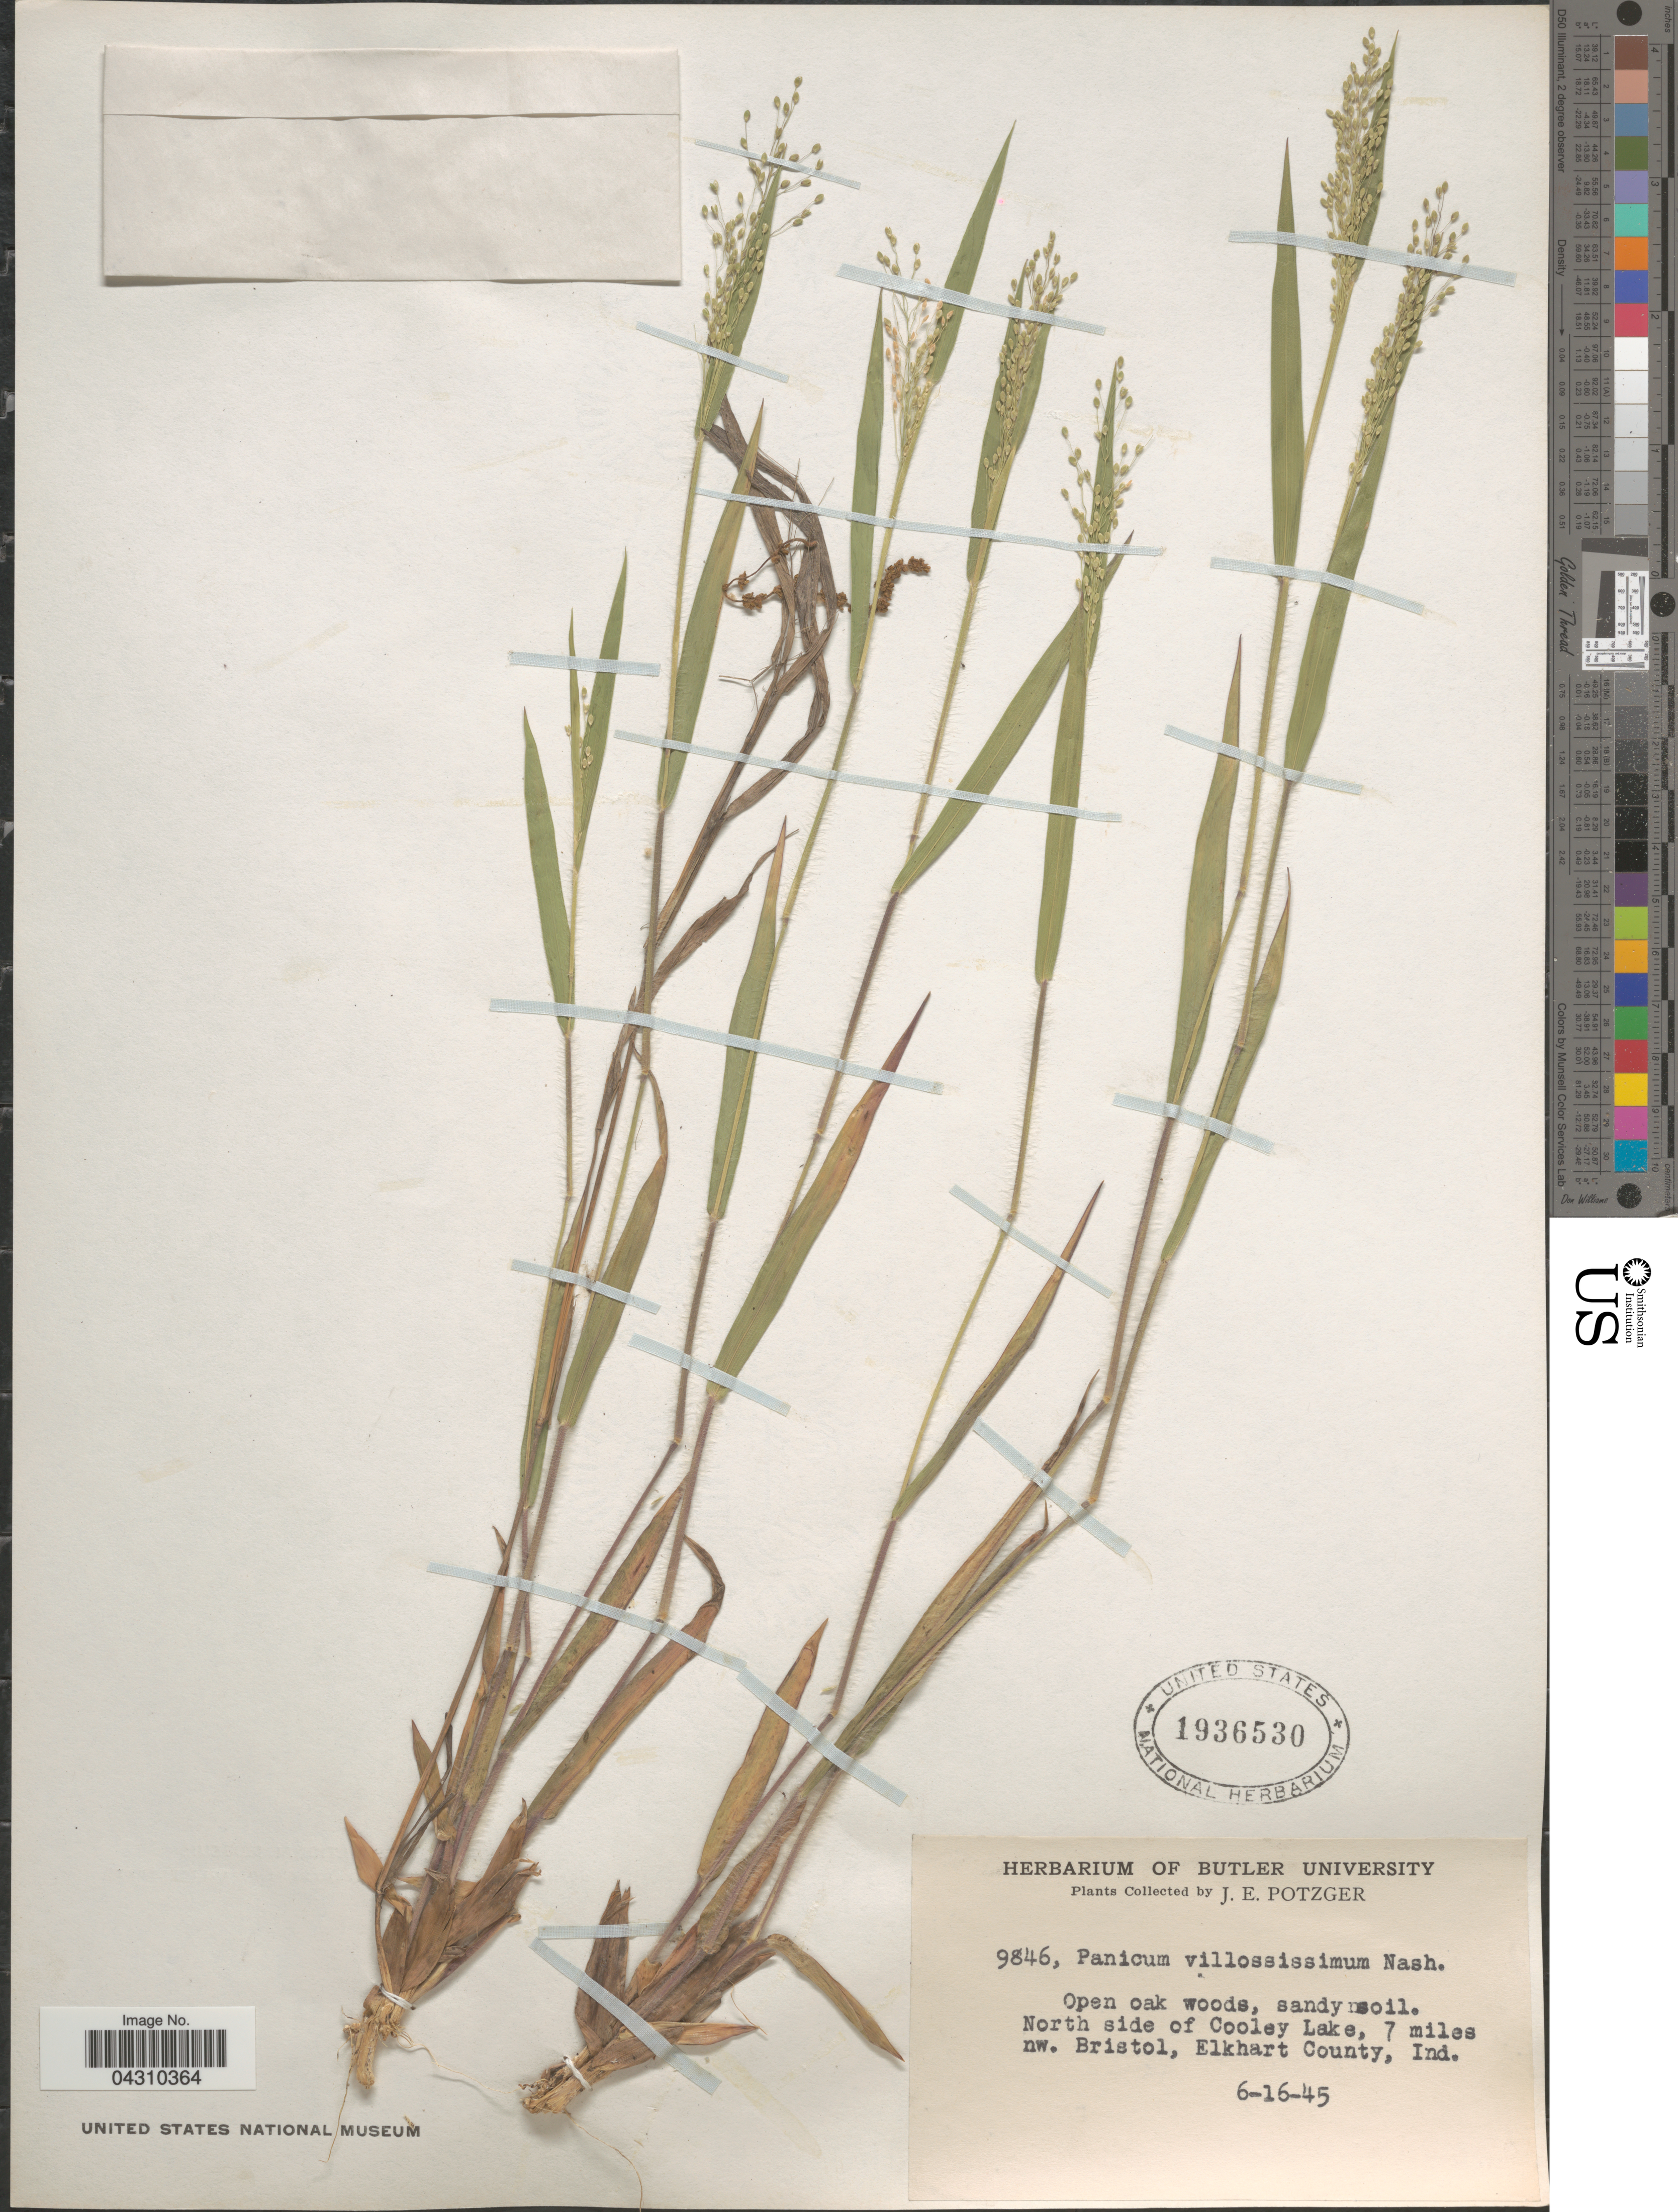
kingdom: Plantae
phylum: Tracheophyta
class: Liliopsida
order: Poales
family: Poaceae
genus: Dichanthelium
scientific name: Dichanthelium acuminatum var. acuminatum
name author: (Sw.) Gould & C.A. Clark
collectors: J. Potzger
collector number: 9846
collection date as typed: Transcribed d/m/y: 16/6/45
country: United States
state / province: Indiana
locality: North side of Cooley Lake, 7 miles nw. Bristol, Elkhart County.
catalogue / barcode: US 1936530